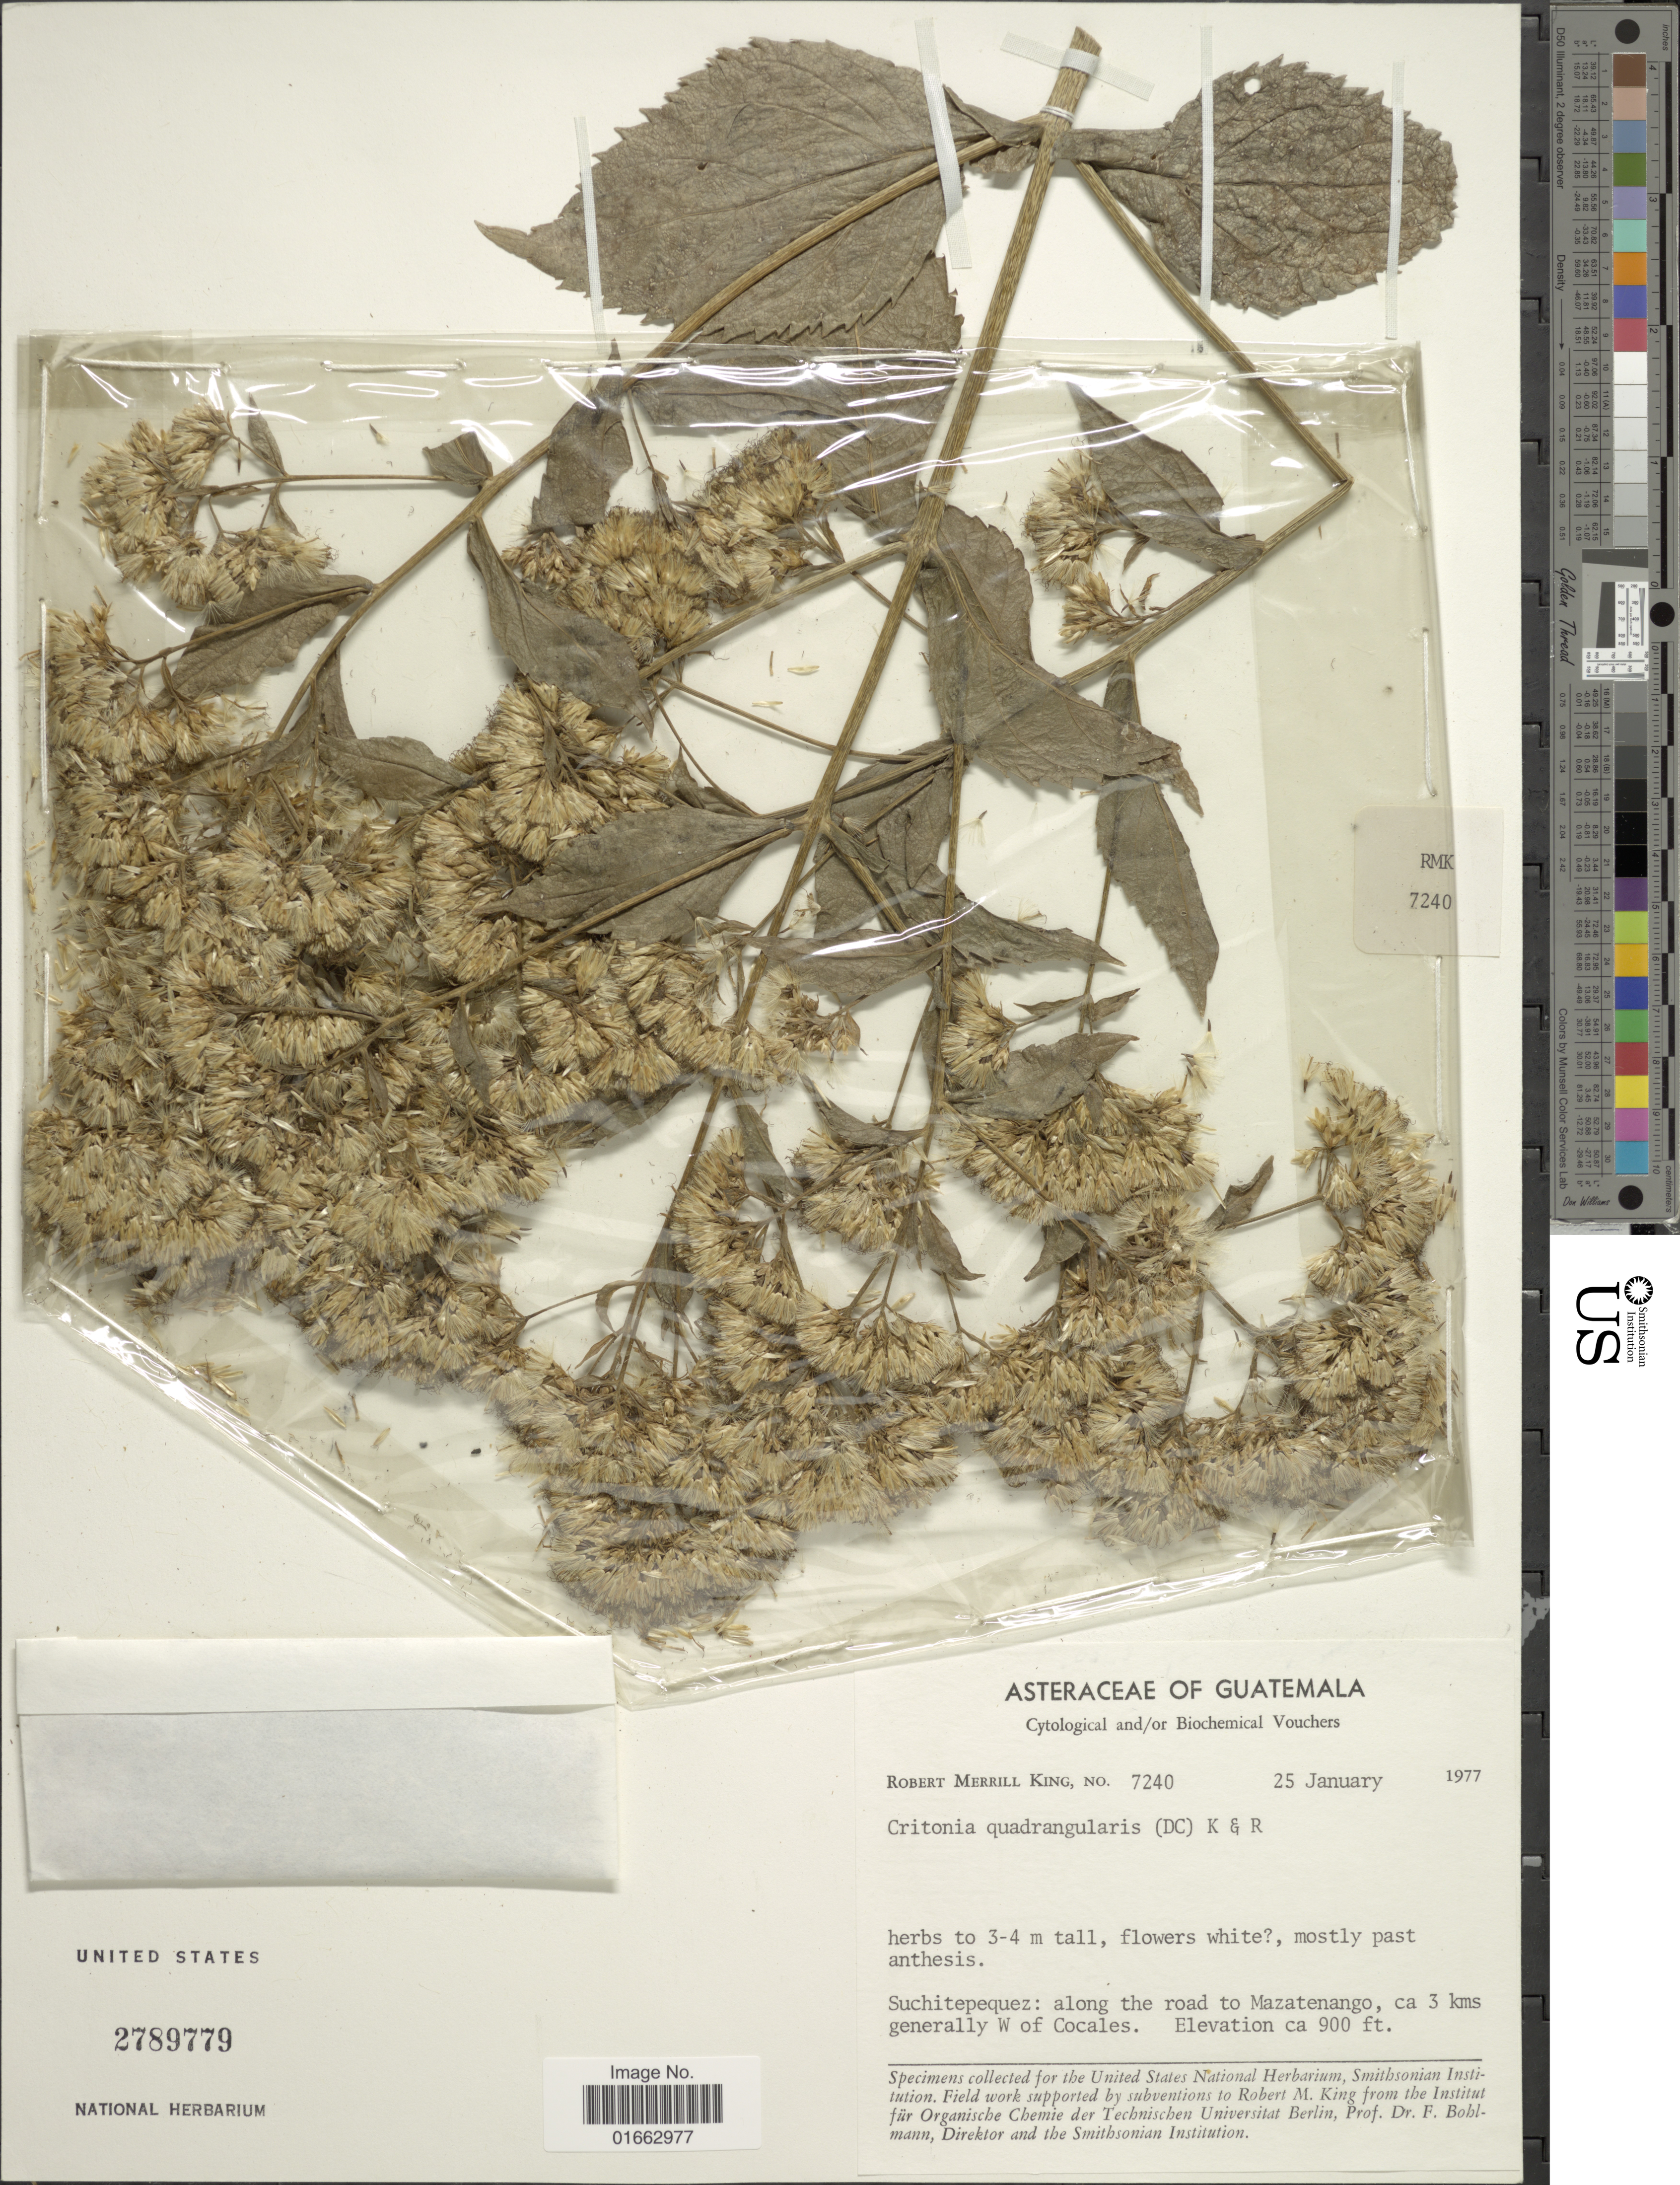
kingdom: Plantae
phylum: Tracheophyta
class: Magnoliopsida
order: Asterales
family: Asteraceae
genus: Critonia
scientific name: Critonia quadrangularis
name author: (DC.) R.M. King & H. Rob.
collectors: R. M. King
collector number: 7240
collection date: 1977-01-25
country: Guatemala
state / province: Suchitepéquez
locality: Along the road to Mazatenango, ca 3 kms generally W of Cocales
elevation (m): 274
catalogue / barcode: US 2789779